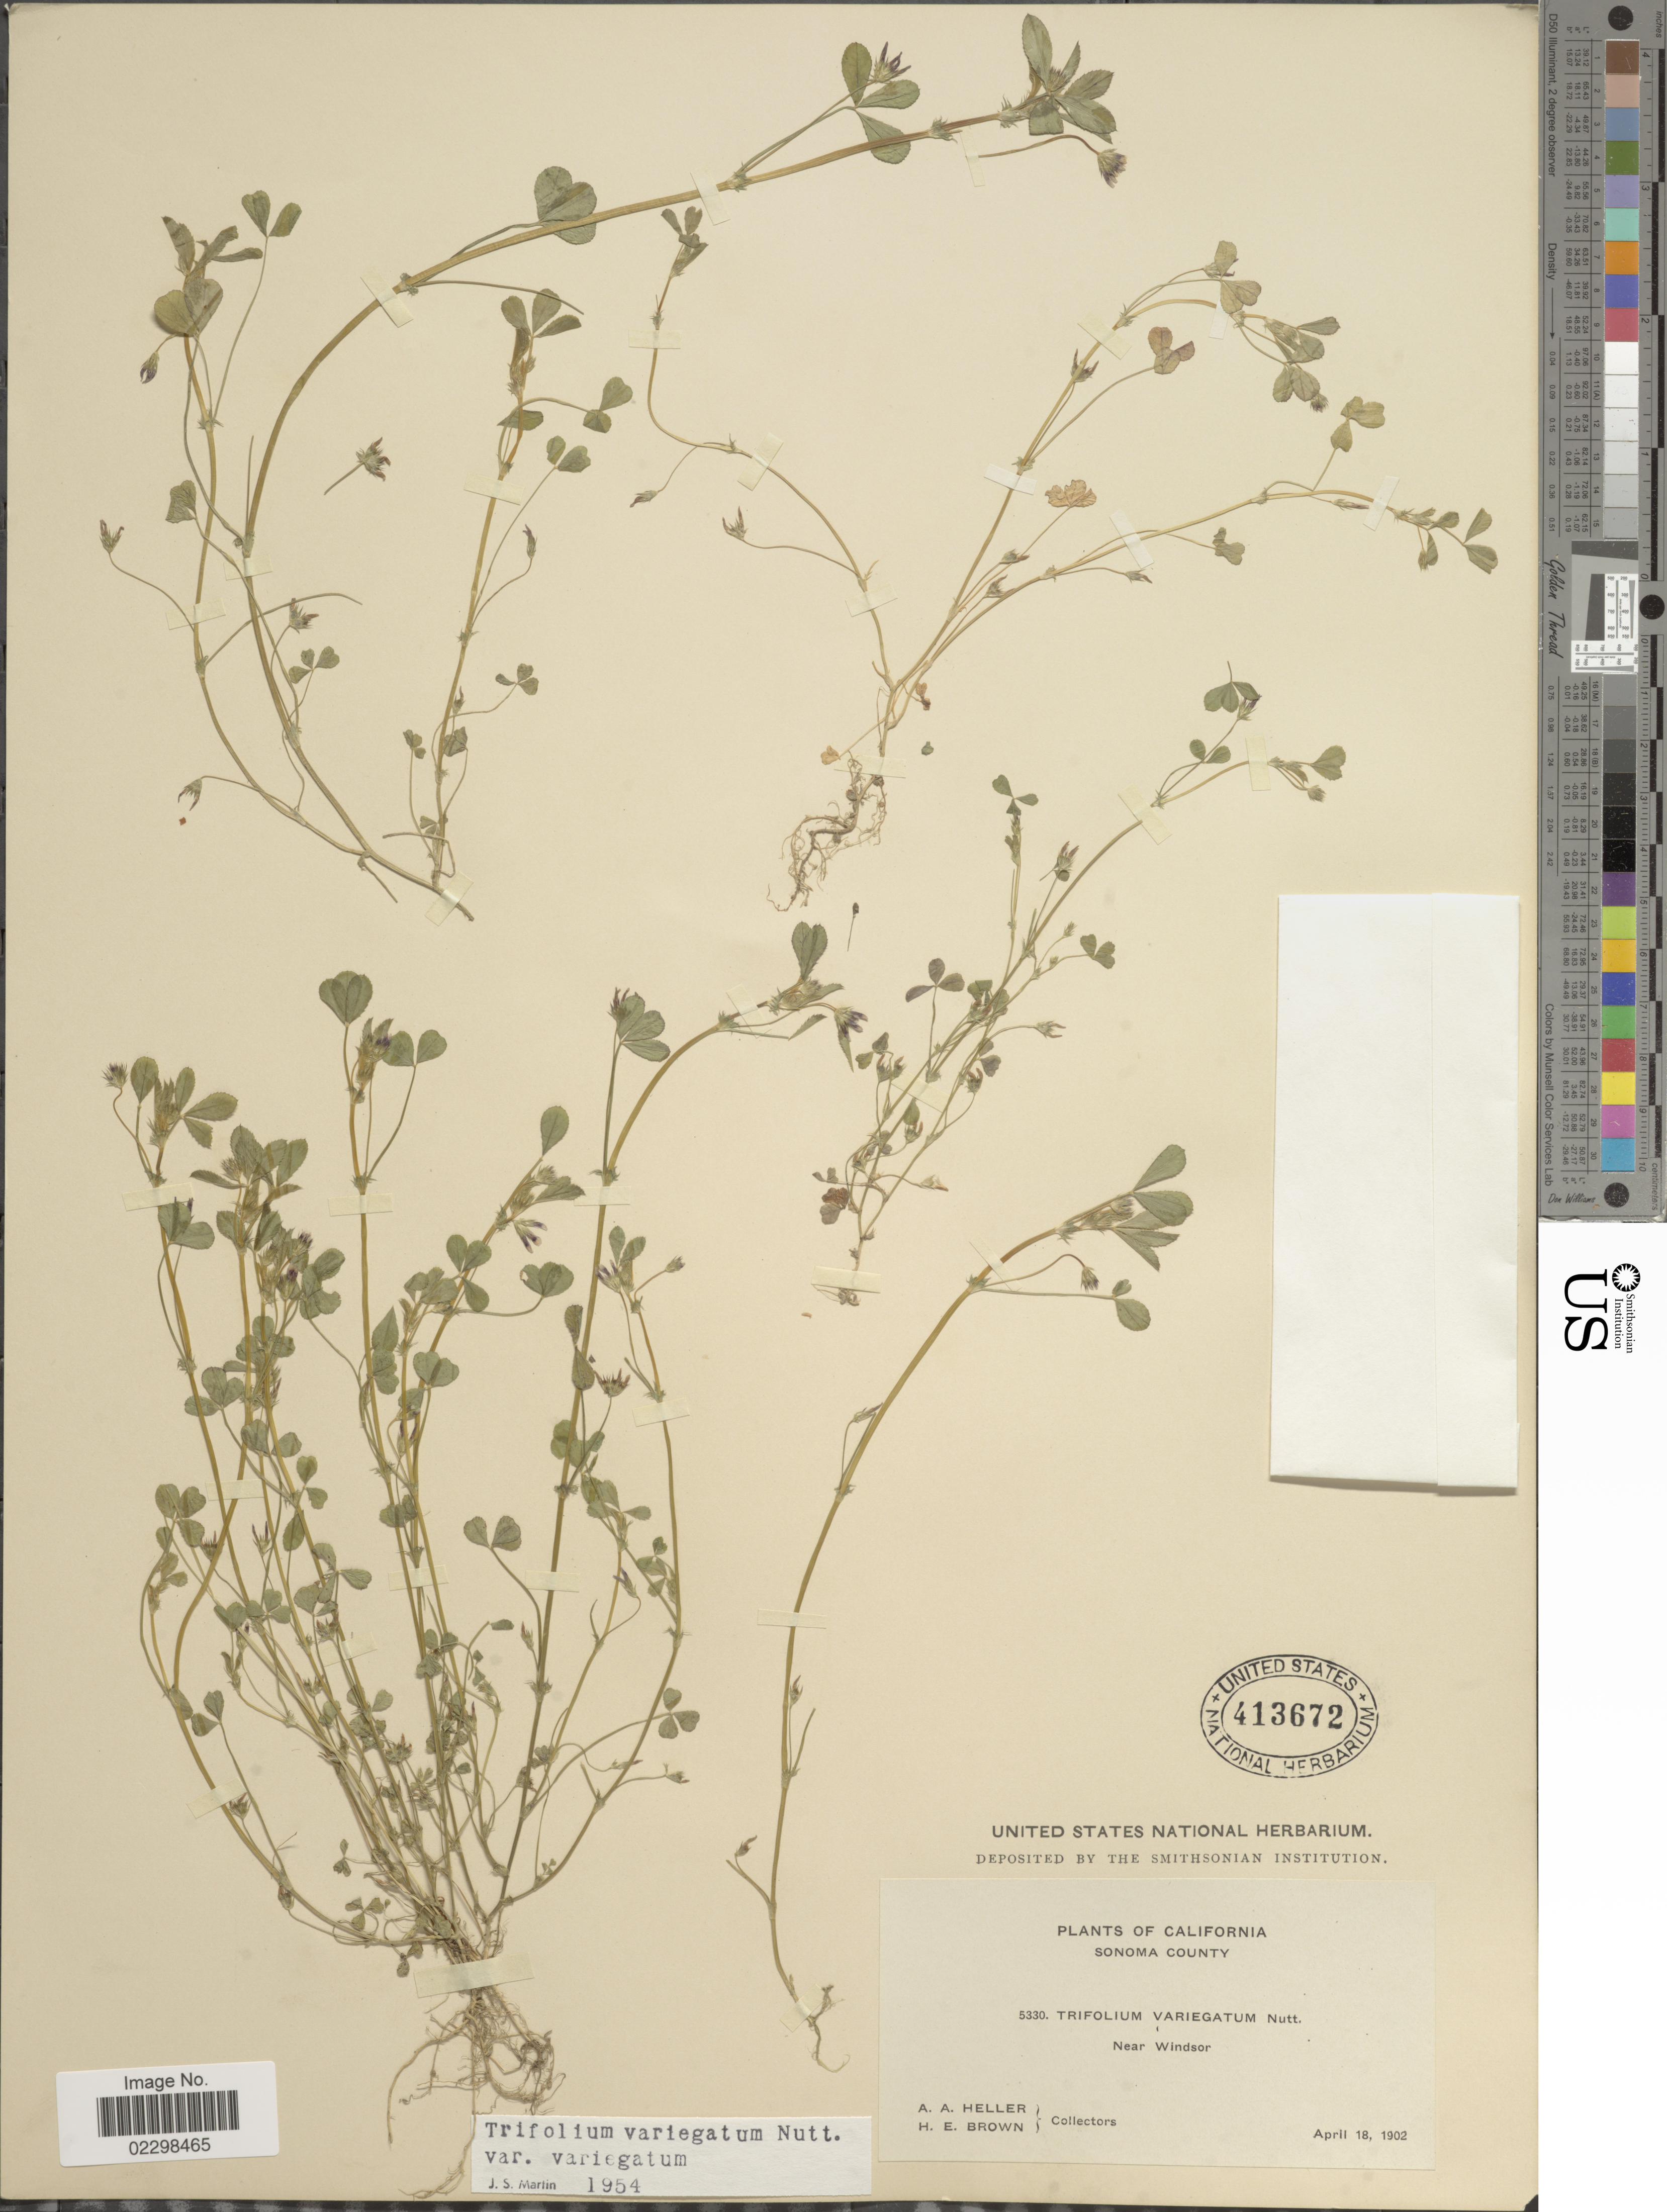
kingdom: Plantae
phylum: Tracheophyta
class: Magnoliopsida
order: Fabales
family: Fabaceae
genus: Trifolium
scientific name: Trifolium variegatum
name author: Nutt.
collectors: A. A. Heller & H. E. Brown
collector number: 5330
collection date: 1902-04-18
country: United States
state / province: California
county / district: Sonoma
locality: Sonoma County, near Windsor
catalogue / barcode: US 413672